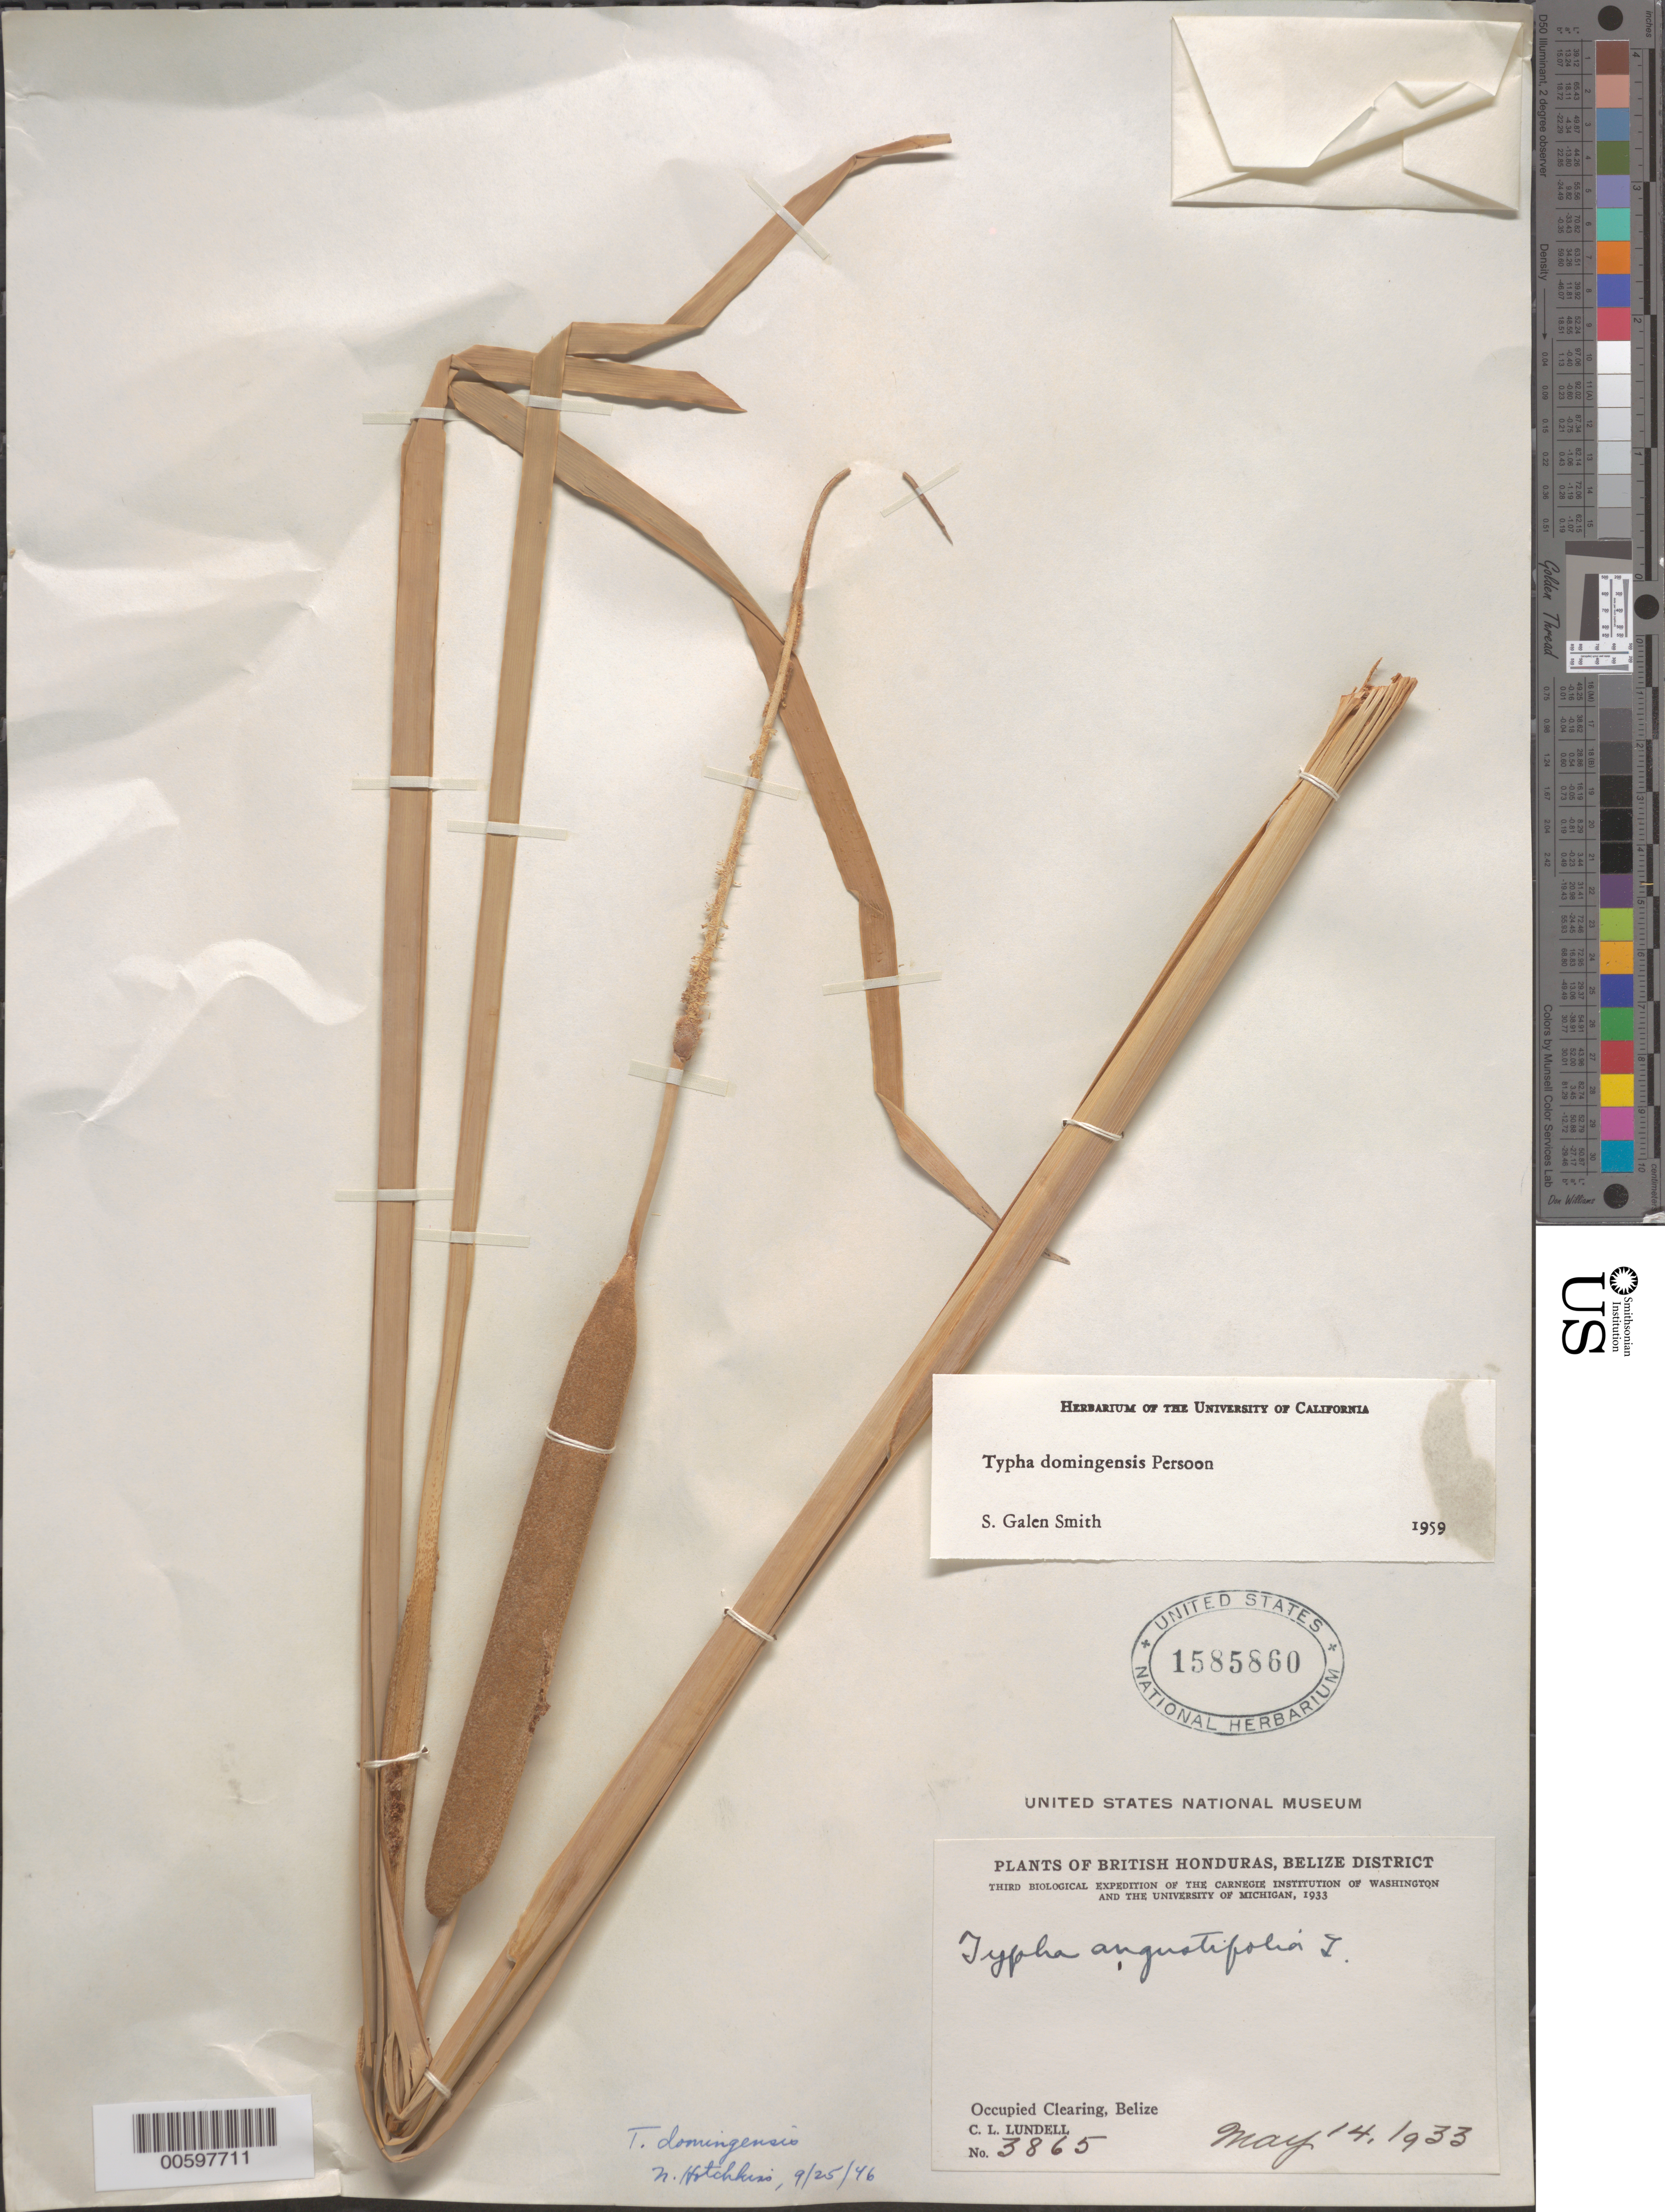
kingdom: Plantae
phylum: Tracheophyta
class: Liliopsida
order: Poales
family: Typhaceae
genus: Typha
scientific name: Typha domingensis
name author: Pers.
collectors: C. L. Lundell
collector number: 3865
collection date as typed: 14 May 1933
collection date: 1933-05-14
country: Belize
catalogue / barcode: US 1585860